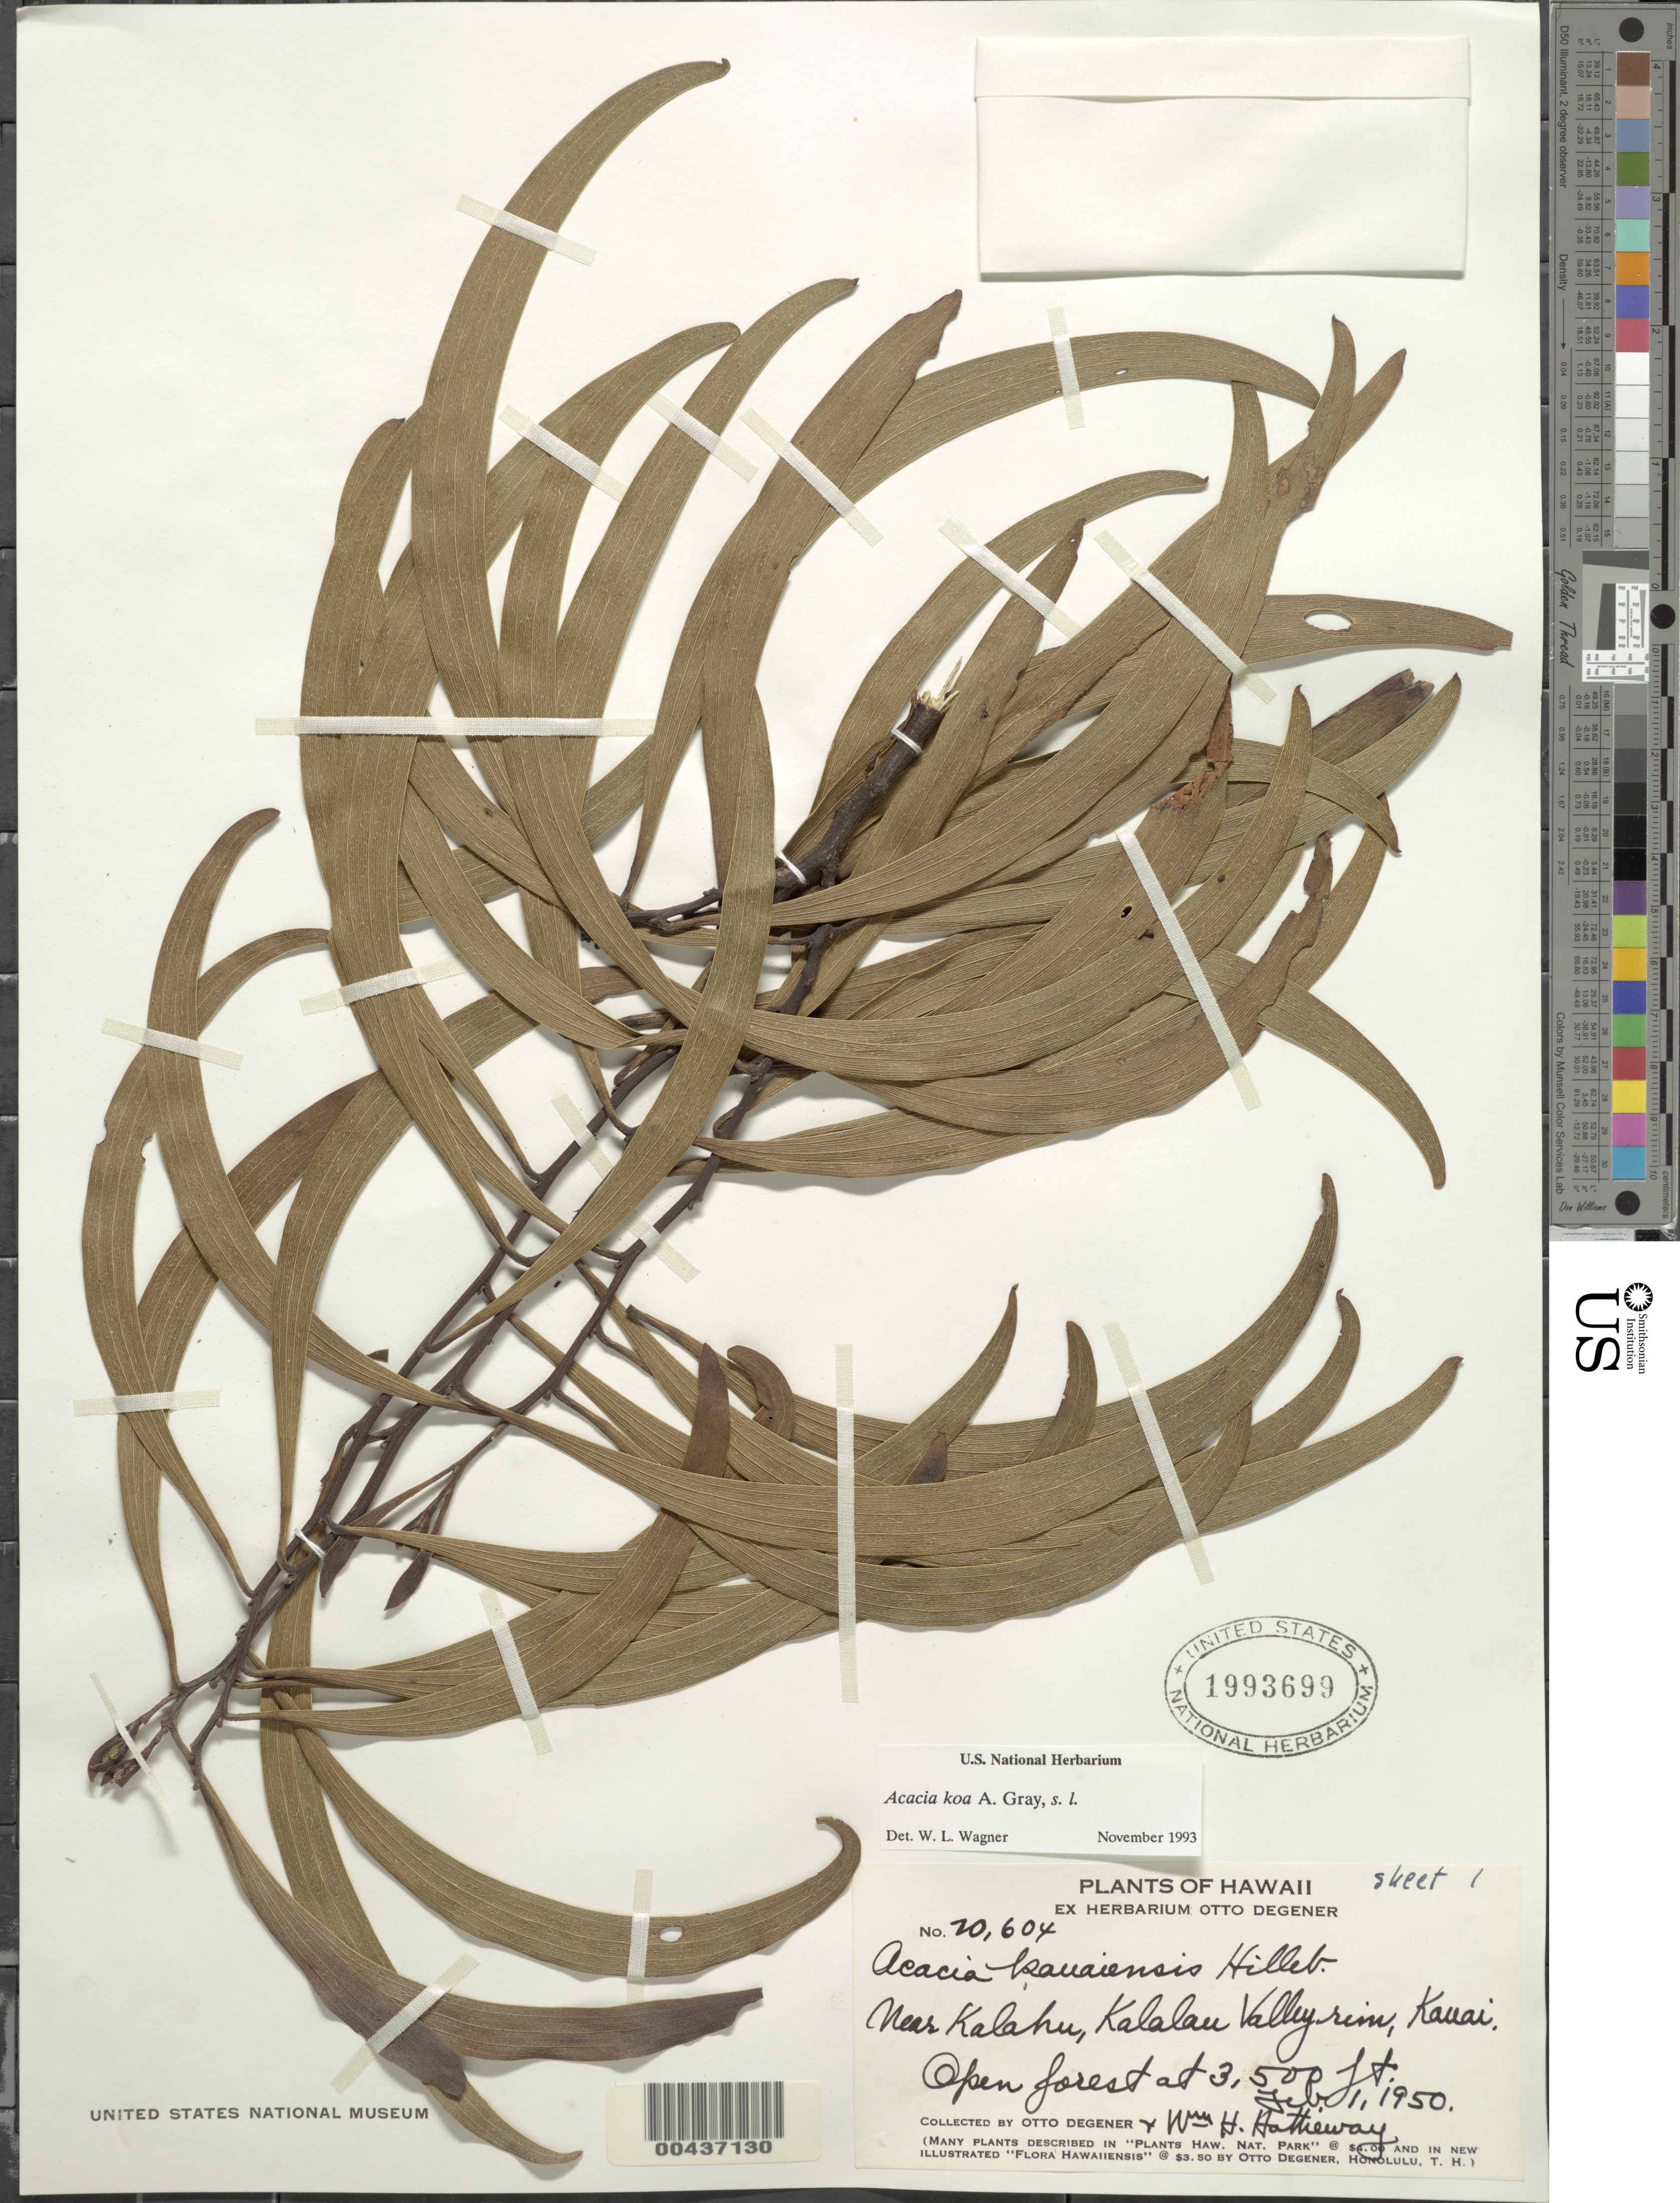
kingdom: Plantae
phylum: Tracheophyta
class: Magnoliopsida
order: Fabales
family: Fabaceae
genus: Acacia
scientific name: Acacia koa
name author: A. Gray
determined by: Wagner, W. L., (BOT), Smithsonian Institution - National Museum of Natural History (UNITED STATES)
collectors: O. Degener & W. H. Hatheway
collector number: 20604, sht 1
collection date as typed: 1 Feb 1950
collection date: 1950-02-01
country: United States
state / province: Hawaii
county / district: Kauai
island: Kaua'i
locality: Near Kalahu, Kalalau Valley rim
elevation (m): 1067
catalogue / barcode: US 1993699